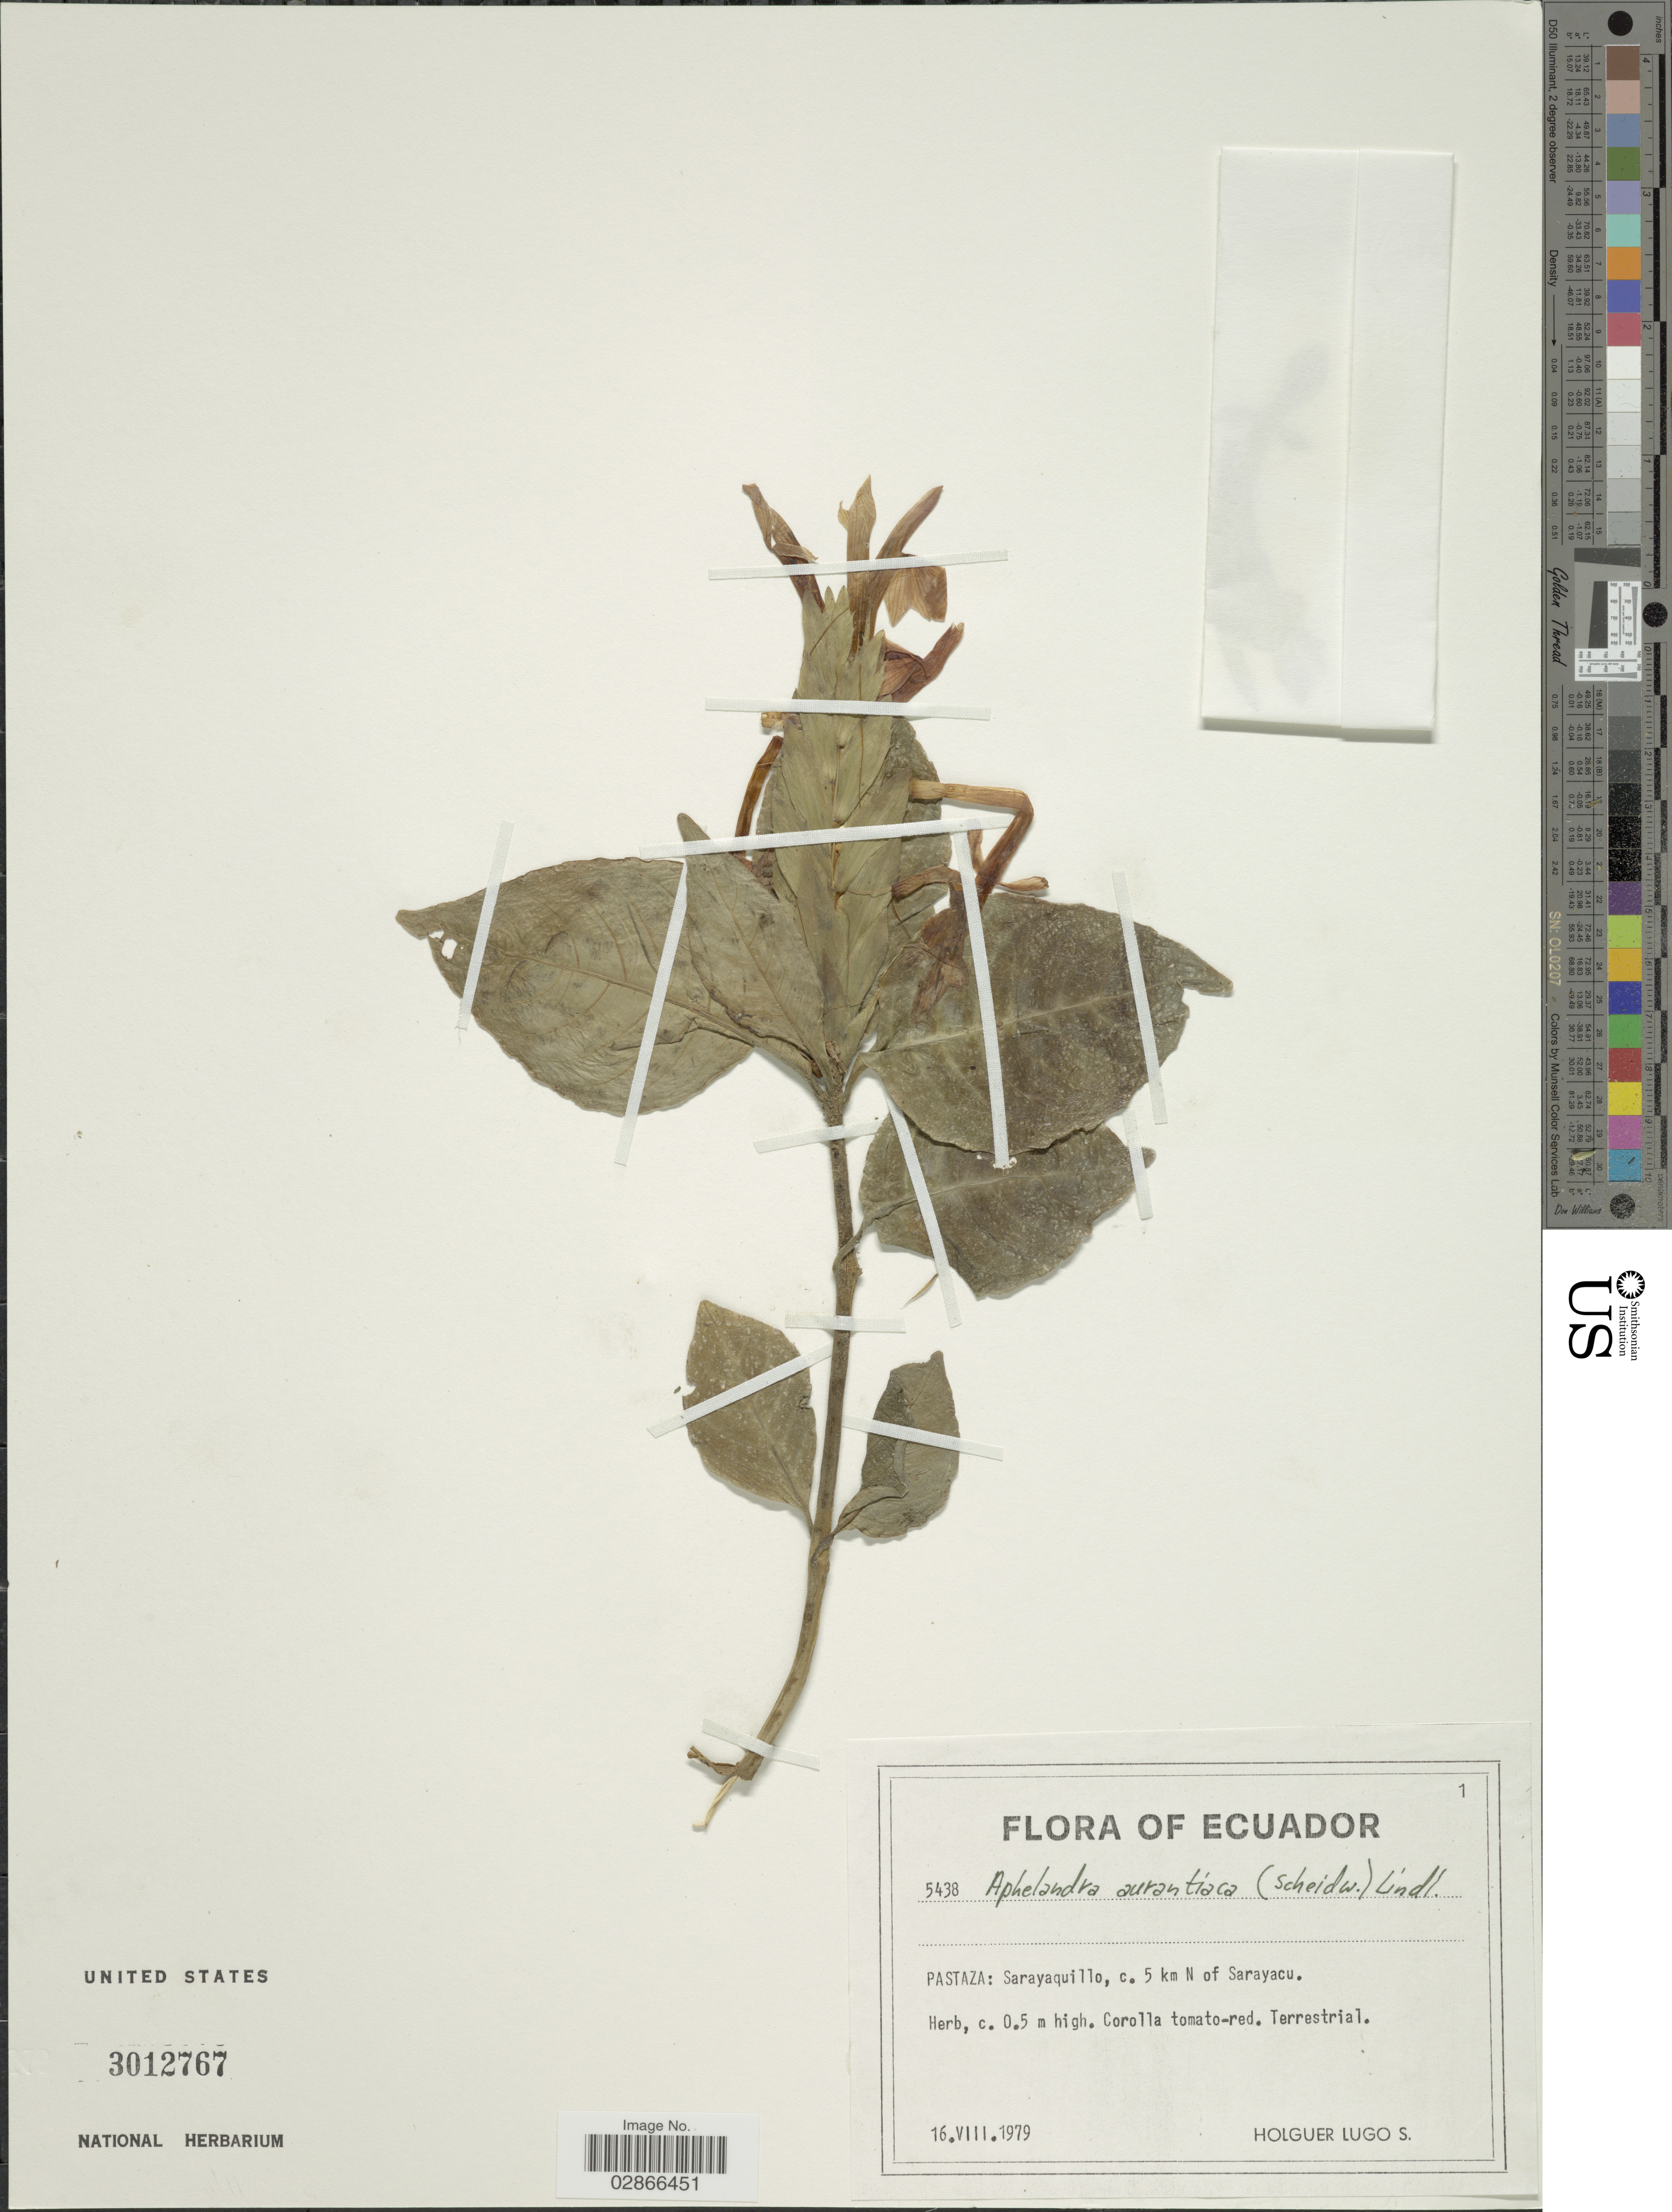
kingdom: Plantae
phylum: Tracheophyta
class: Magnoliopsida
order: Lamiales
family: Acanthaceae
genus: Aphelandra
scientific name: Aphelandra aurantiaca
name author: (Scheidw.) Lindl.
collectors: H. Lugo S.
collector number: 5438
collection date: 1979-08-16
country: Ecuador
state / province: Pastaza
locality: Sarayaquillo, c. 5 km N of Sarayacu.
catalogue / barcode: US 3012767